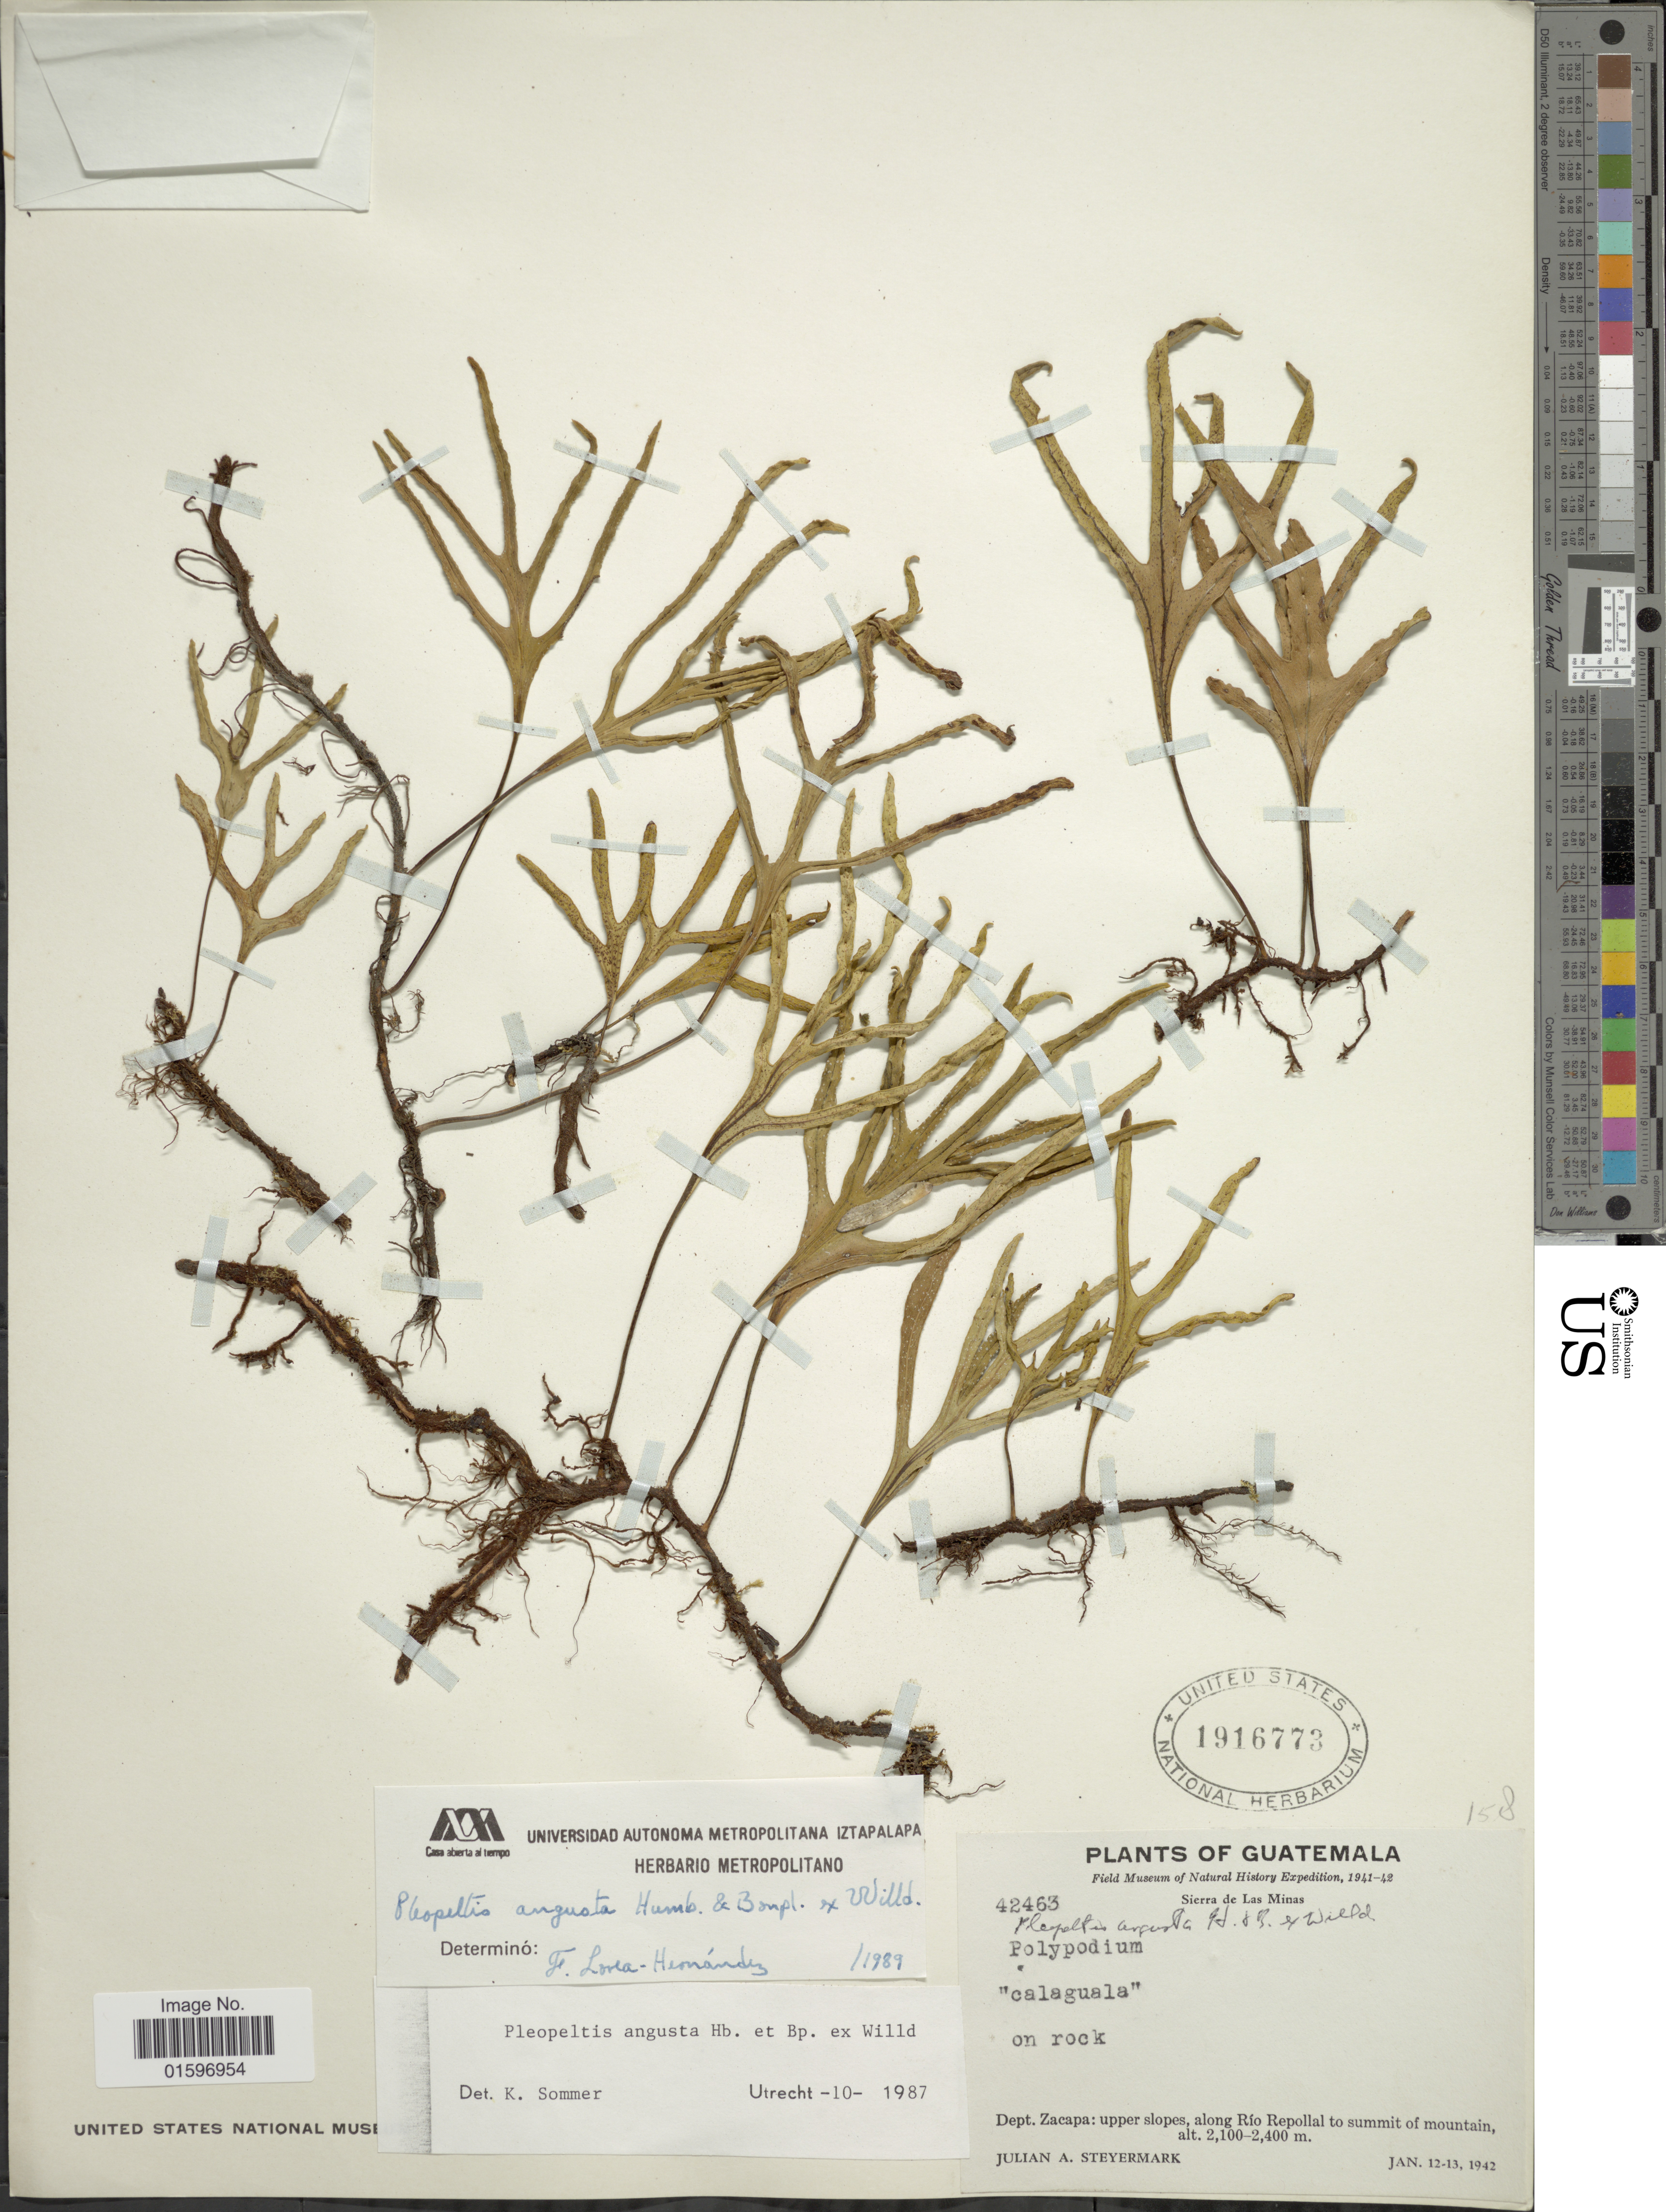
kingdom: Plantae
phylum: Tracheophyta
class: Polypodiopsida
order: Polypodiales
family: Polypodiaceae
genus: Pleopeltis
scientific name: Pleopeltis angusta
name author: Humb. & Bonap. ex Willd.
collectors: J. Steyermark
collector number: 42463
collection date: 1942-01-12/1942-01-13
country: Guatemala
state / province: Zacapa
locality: Sierra de Las Minas. Dept. Zacapa: upper slopes, along Río Repollal to summit of mountain.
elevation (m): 2100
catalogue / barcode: US 1916773